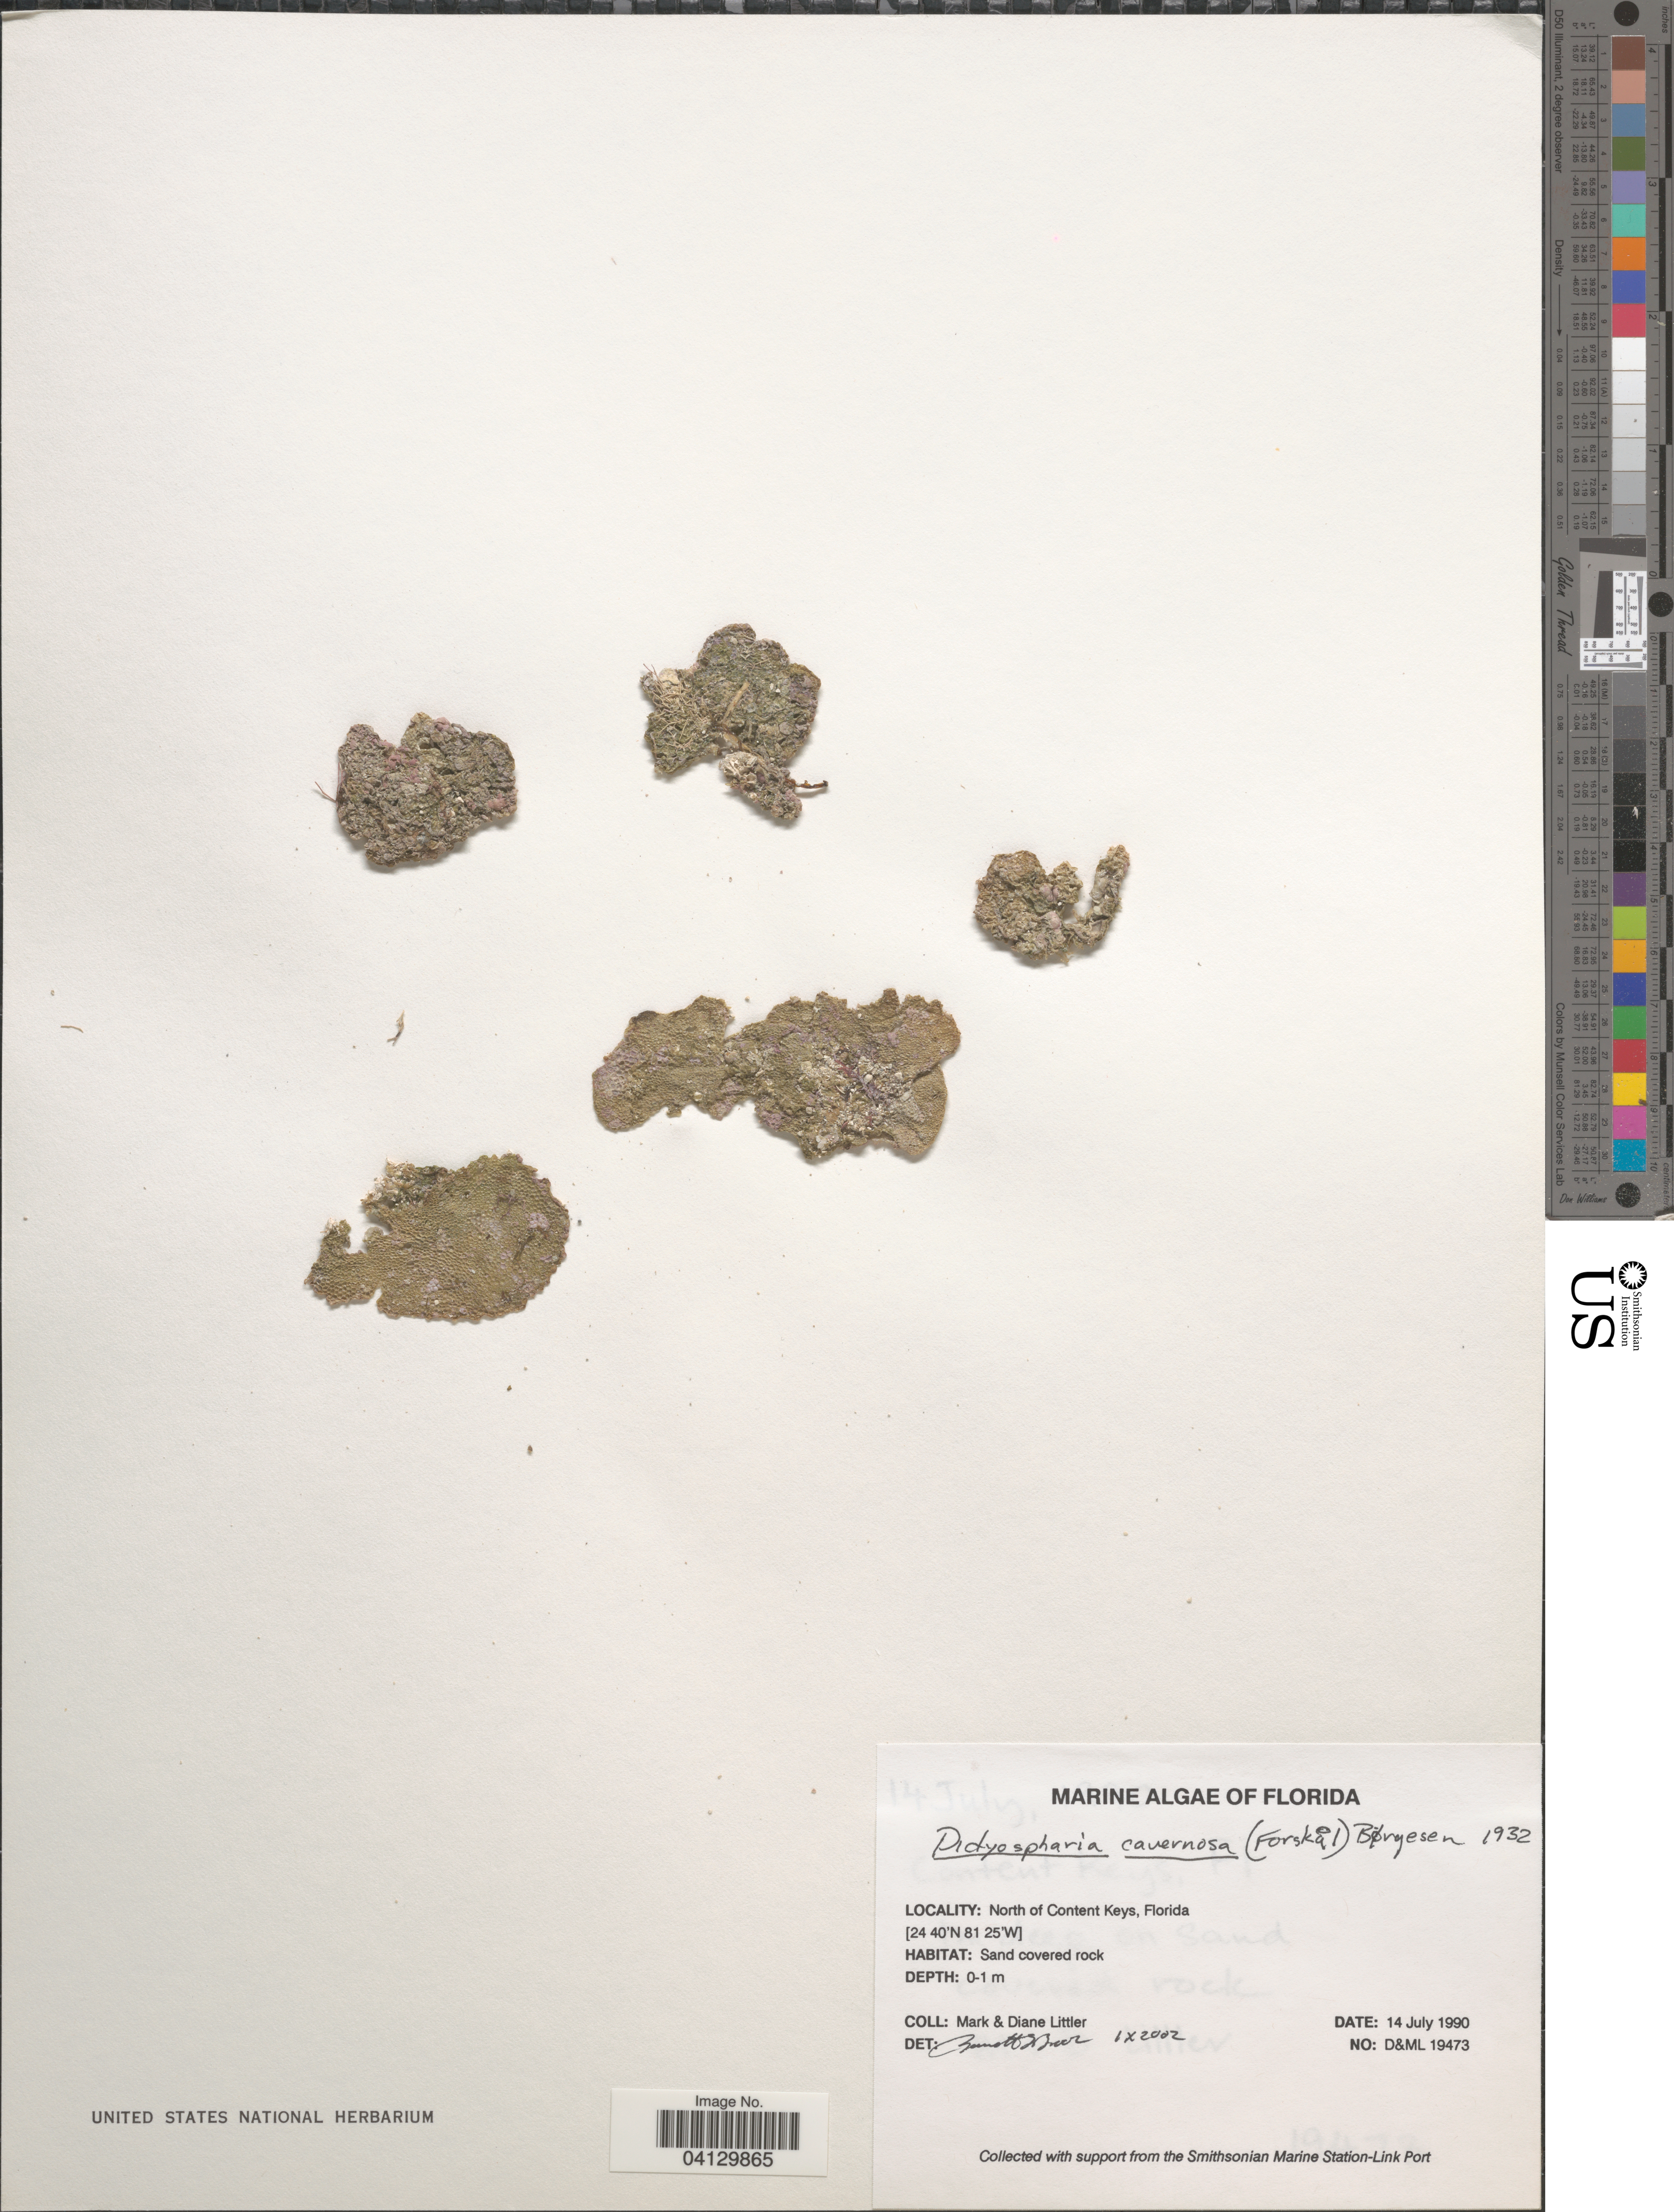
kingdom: Plantae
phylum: Chlorophyta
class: Ulvophyceae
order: Siphonocladales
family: Siphonocladaceae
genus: Dictyosphaeria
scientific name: Dictyosphaeria cavernosa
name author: (Forssk.) Børgesen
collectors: M. M. Littler & D. S. Littler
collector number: D&ML19473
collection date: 1990-07-14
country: United States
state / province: Florida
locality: North of Content Keys.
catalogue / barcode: US 328863